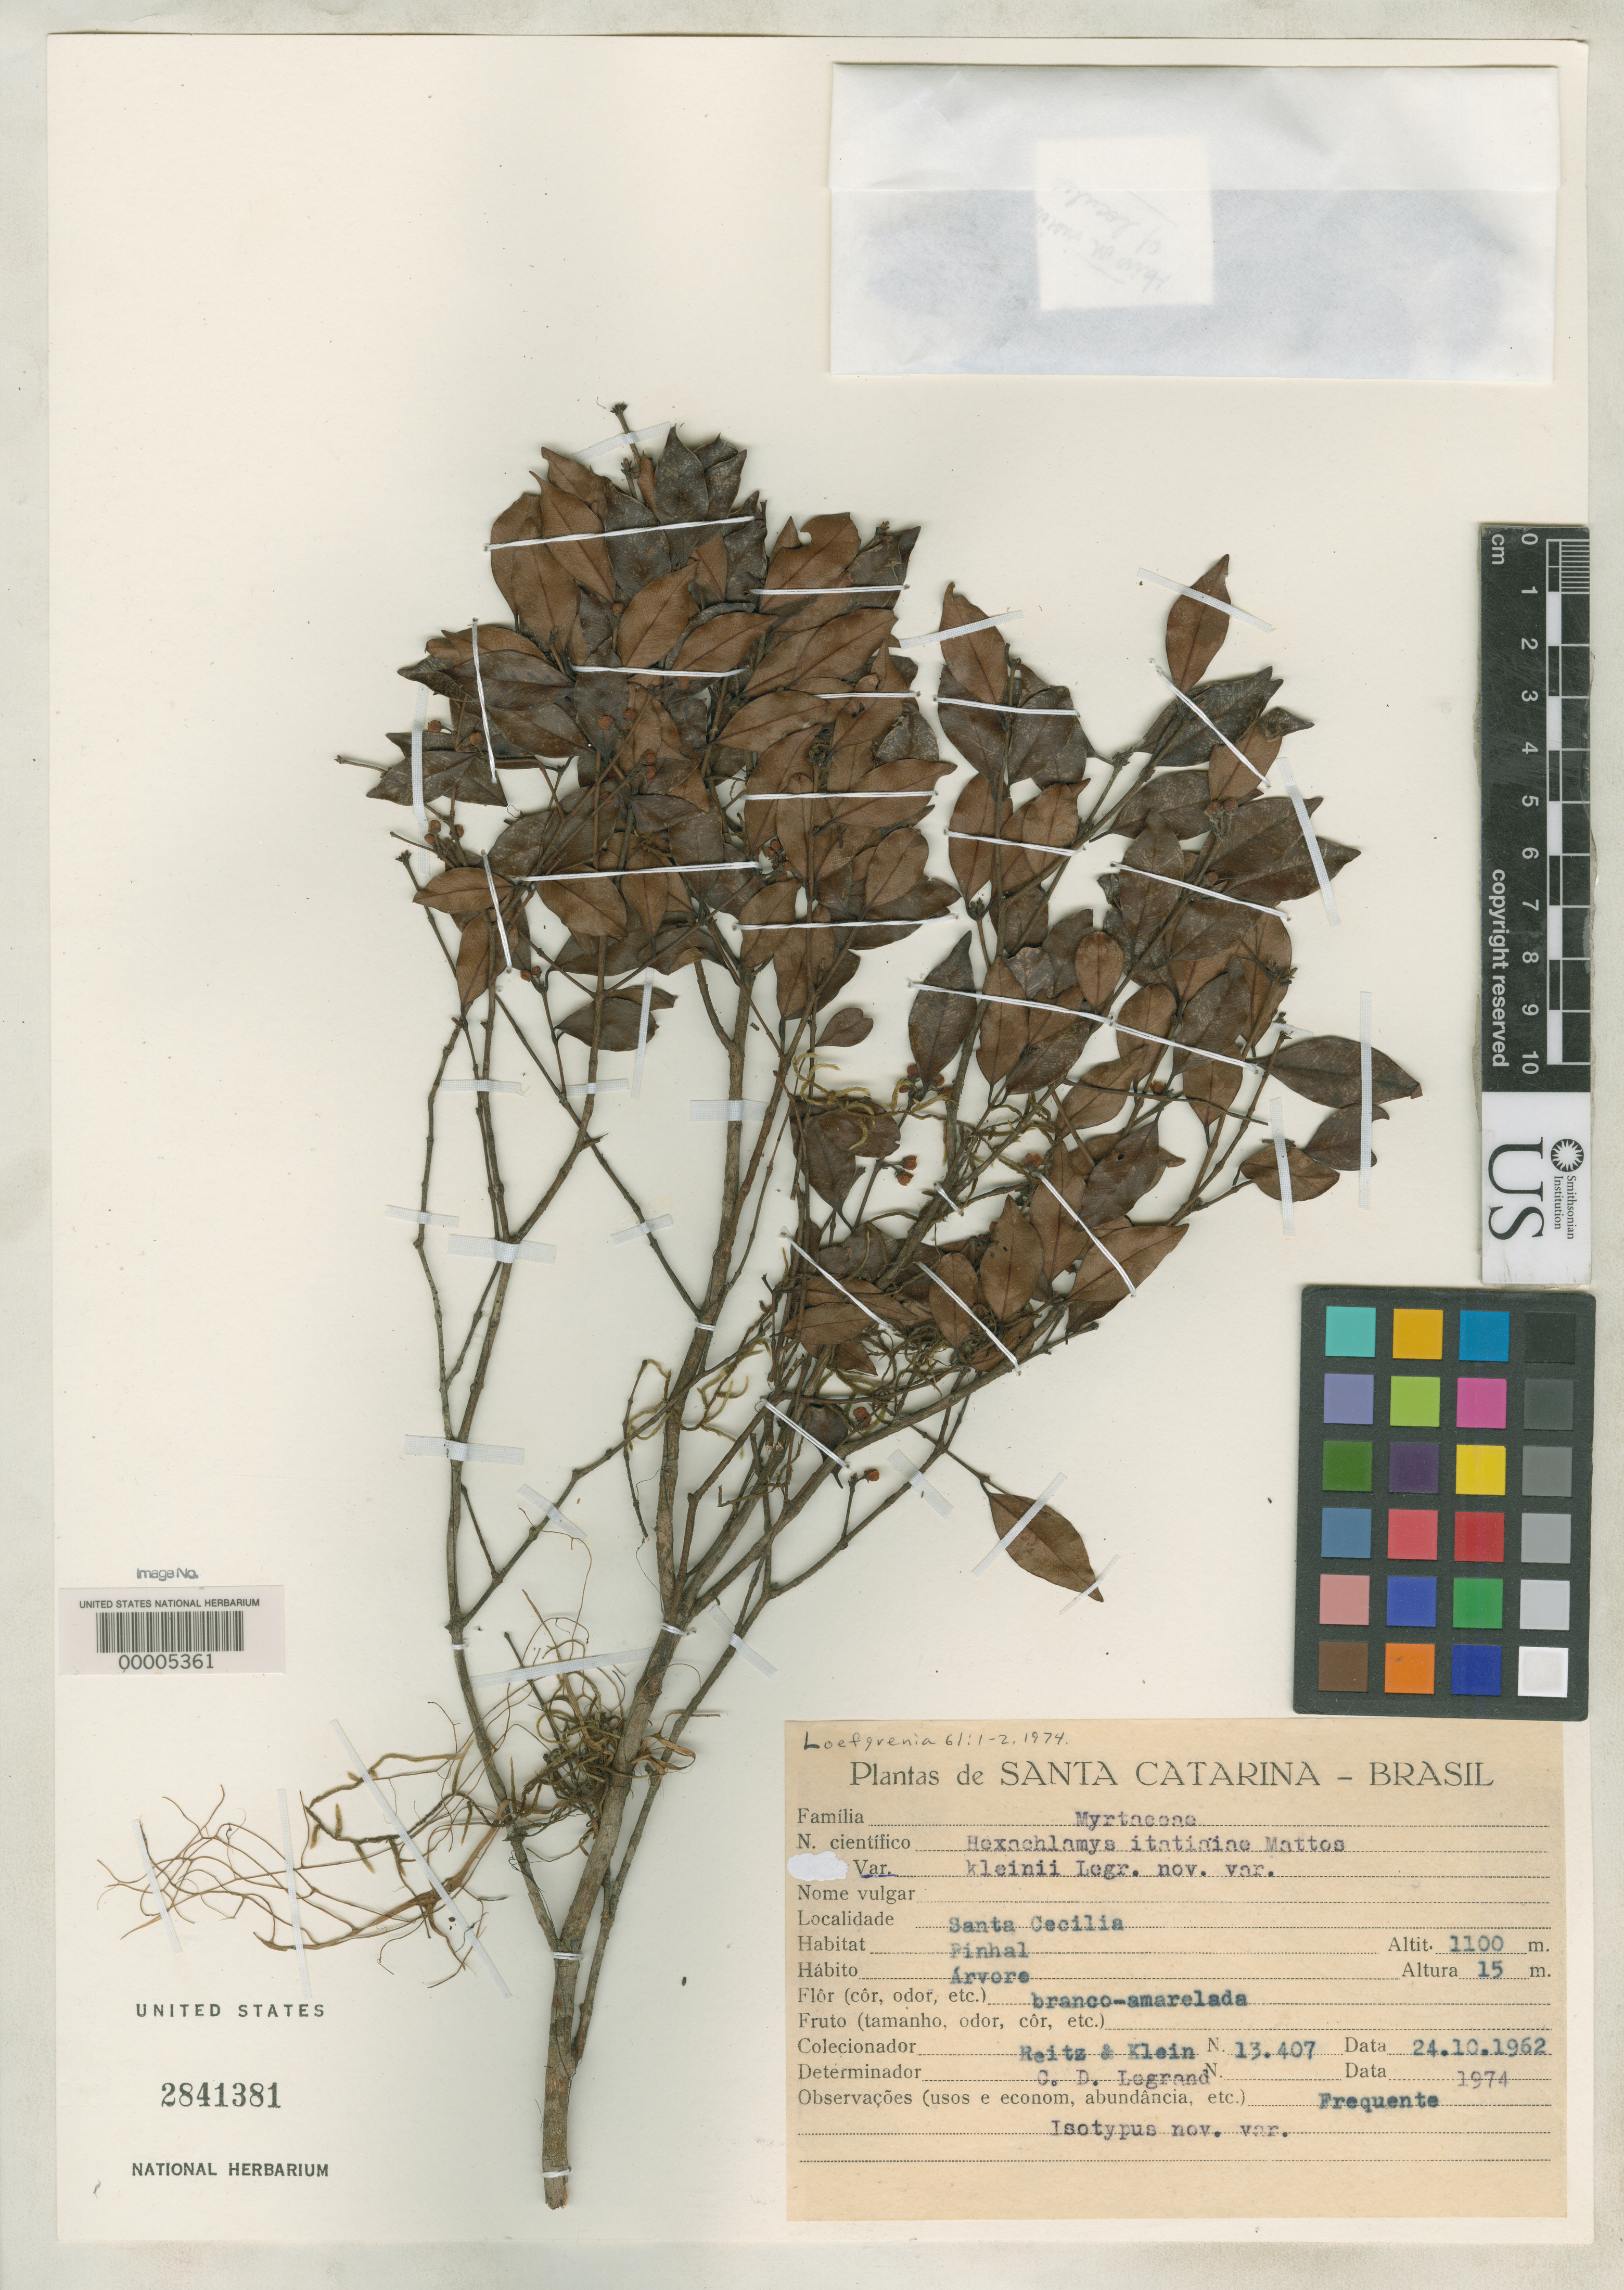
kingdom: Plantae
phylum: Tracheophyta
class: Magnoliopsida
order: Myrtales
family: Myrtaceae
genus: Hexachlamys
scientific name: Hexachlamys itatiaiensis var. kleinii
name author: D. Legrand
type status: Isotype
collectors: R. Reitz & R. M. Klein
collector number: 13407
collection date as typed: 24 Oct 1962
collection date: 1962-10-24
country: Brazil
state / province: Santa Catarina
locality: Santa Cecilia.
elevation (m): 1100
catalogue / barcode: US 2841381